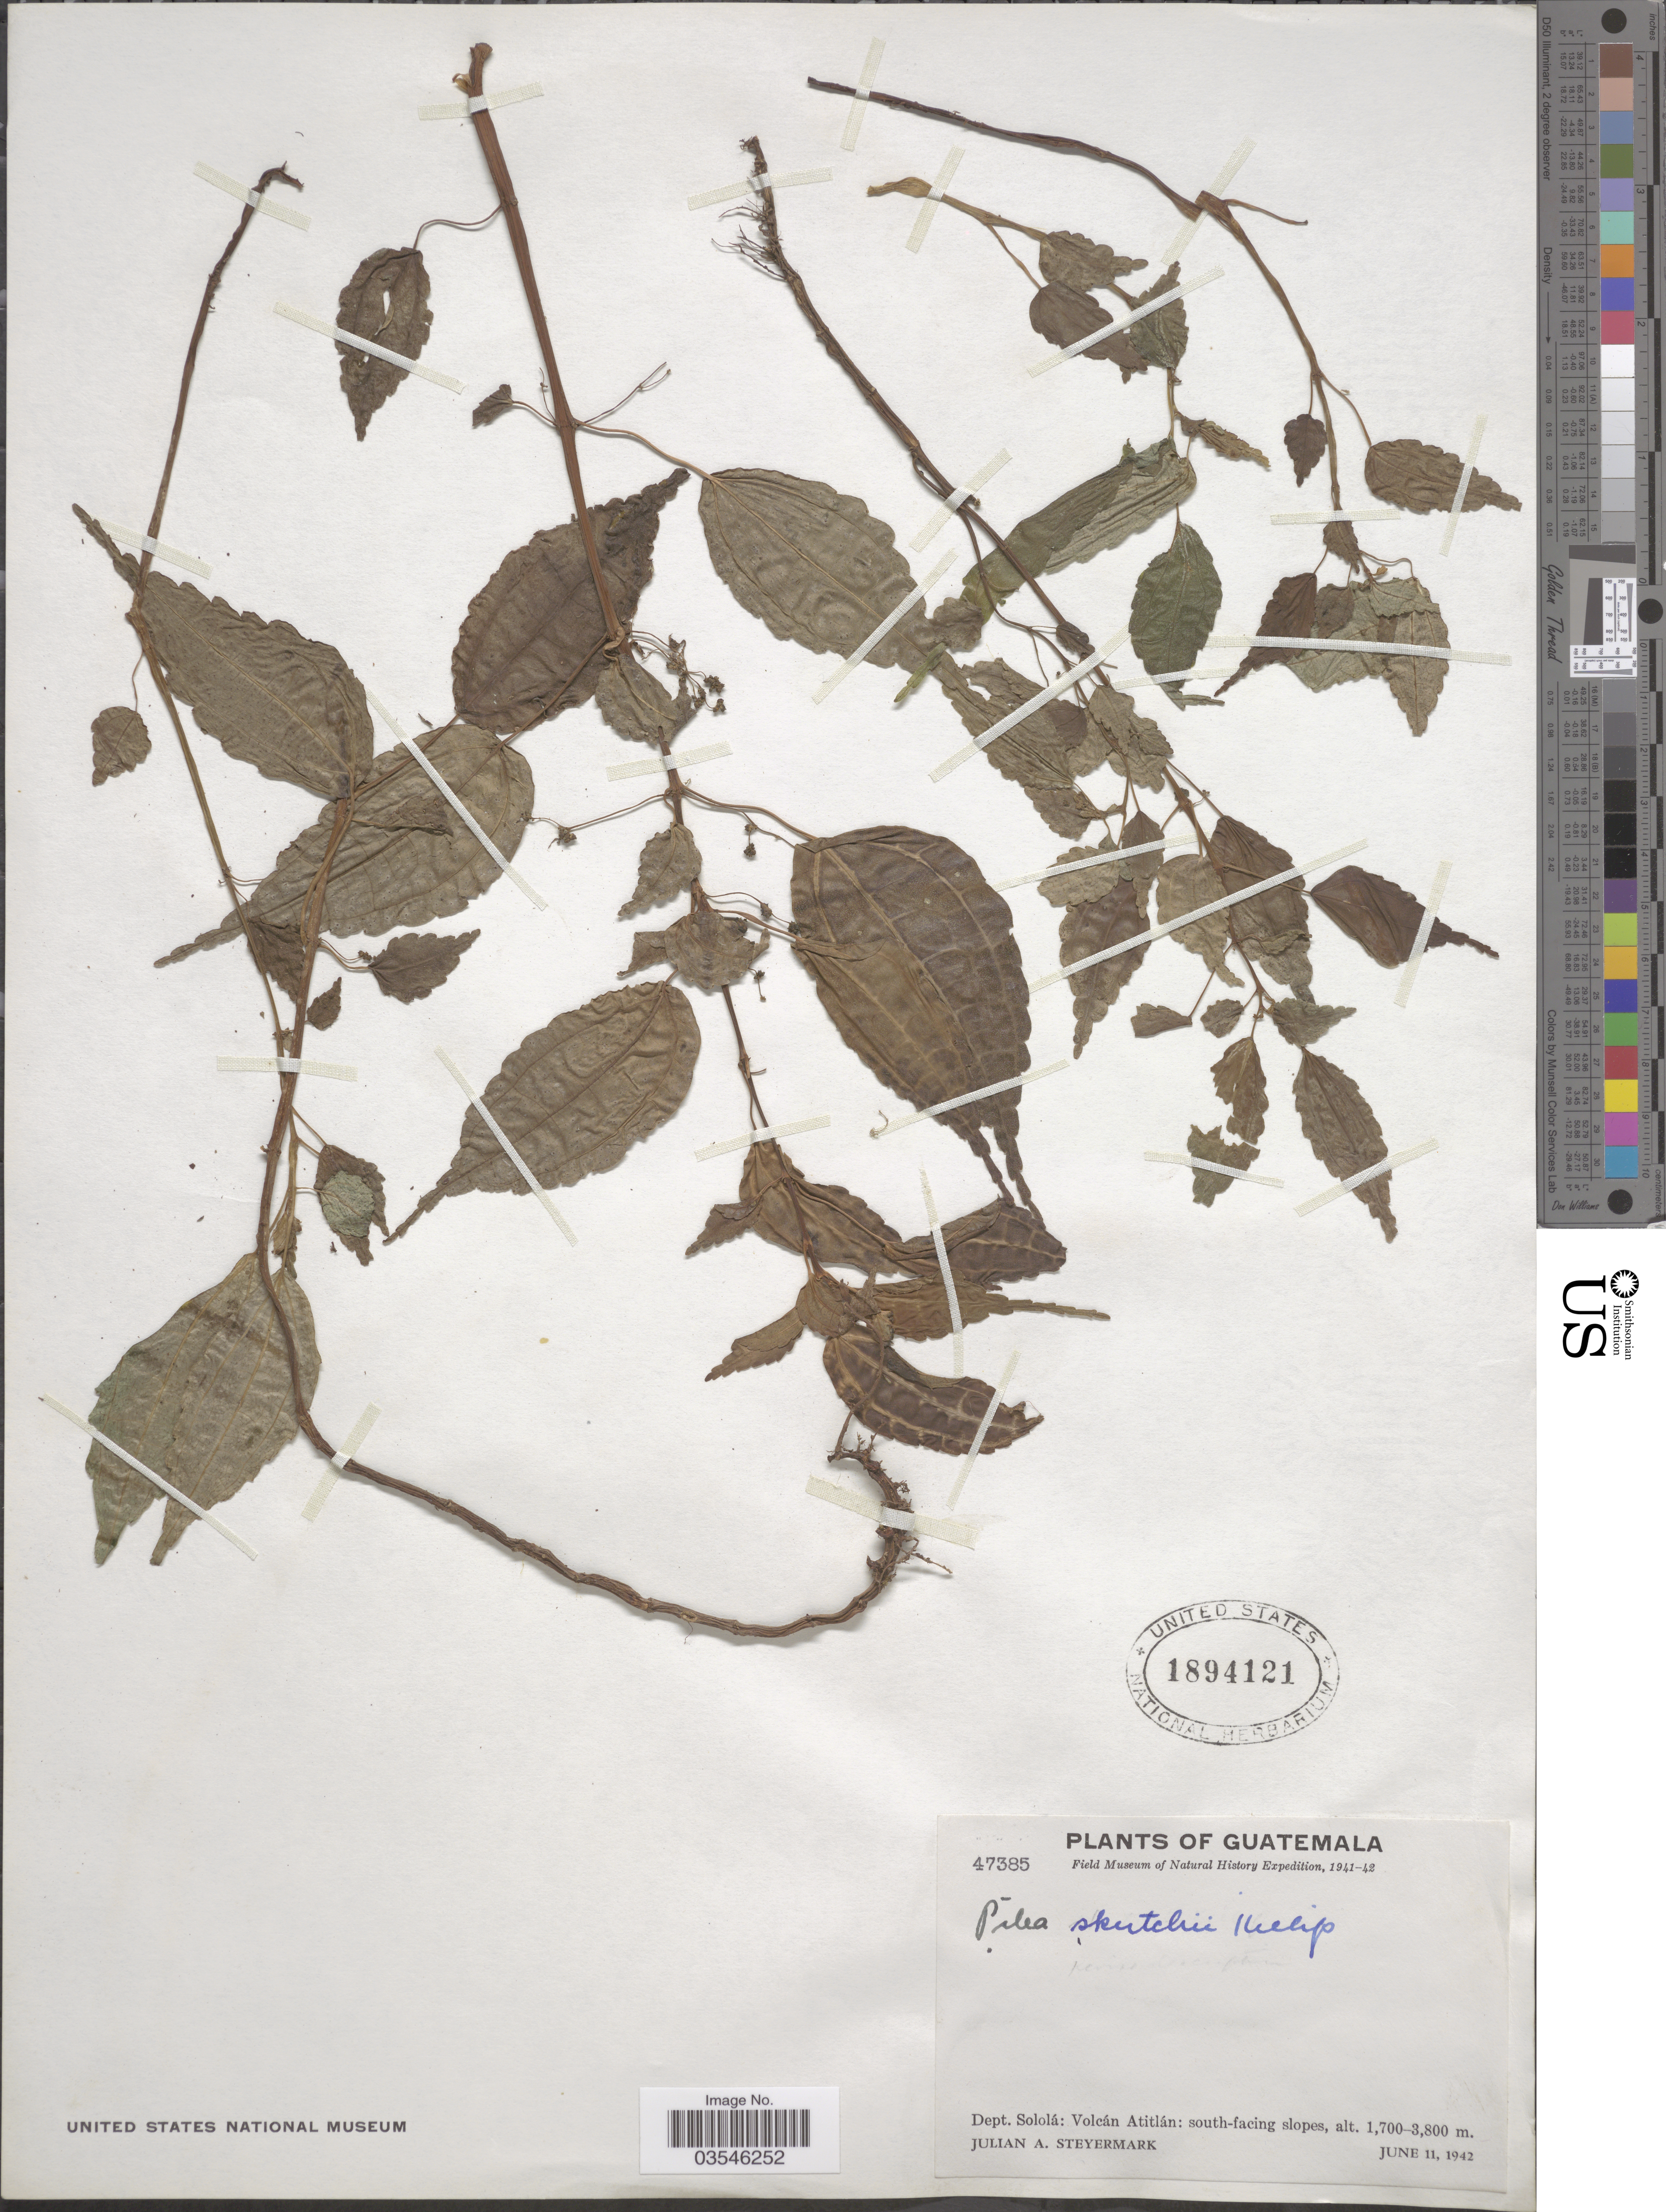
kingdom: Plantae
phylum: Tracheophyta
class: Magnoliopsida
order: Rosales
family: Urticaceae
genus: Pilea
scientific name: Pilea skutchii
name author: Killip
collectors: J. Steyermark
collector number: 47385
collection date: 1942-06-11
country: Guatemala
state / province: Solola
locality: Dept. Sololá: south-facing slopes.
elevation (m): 1700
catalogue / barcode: US 1894121